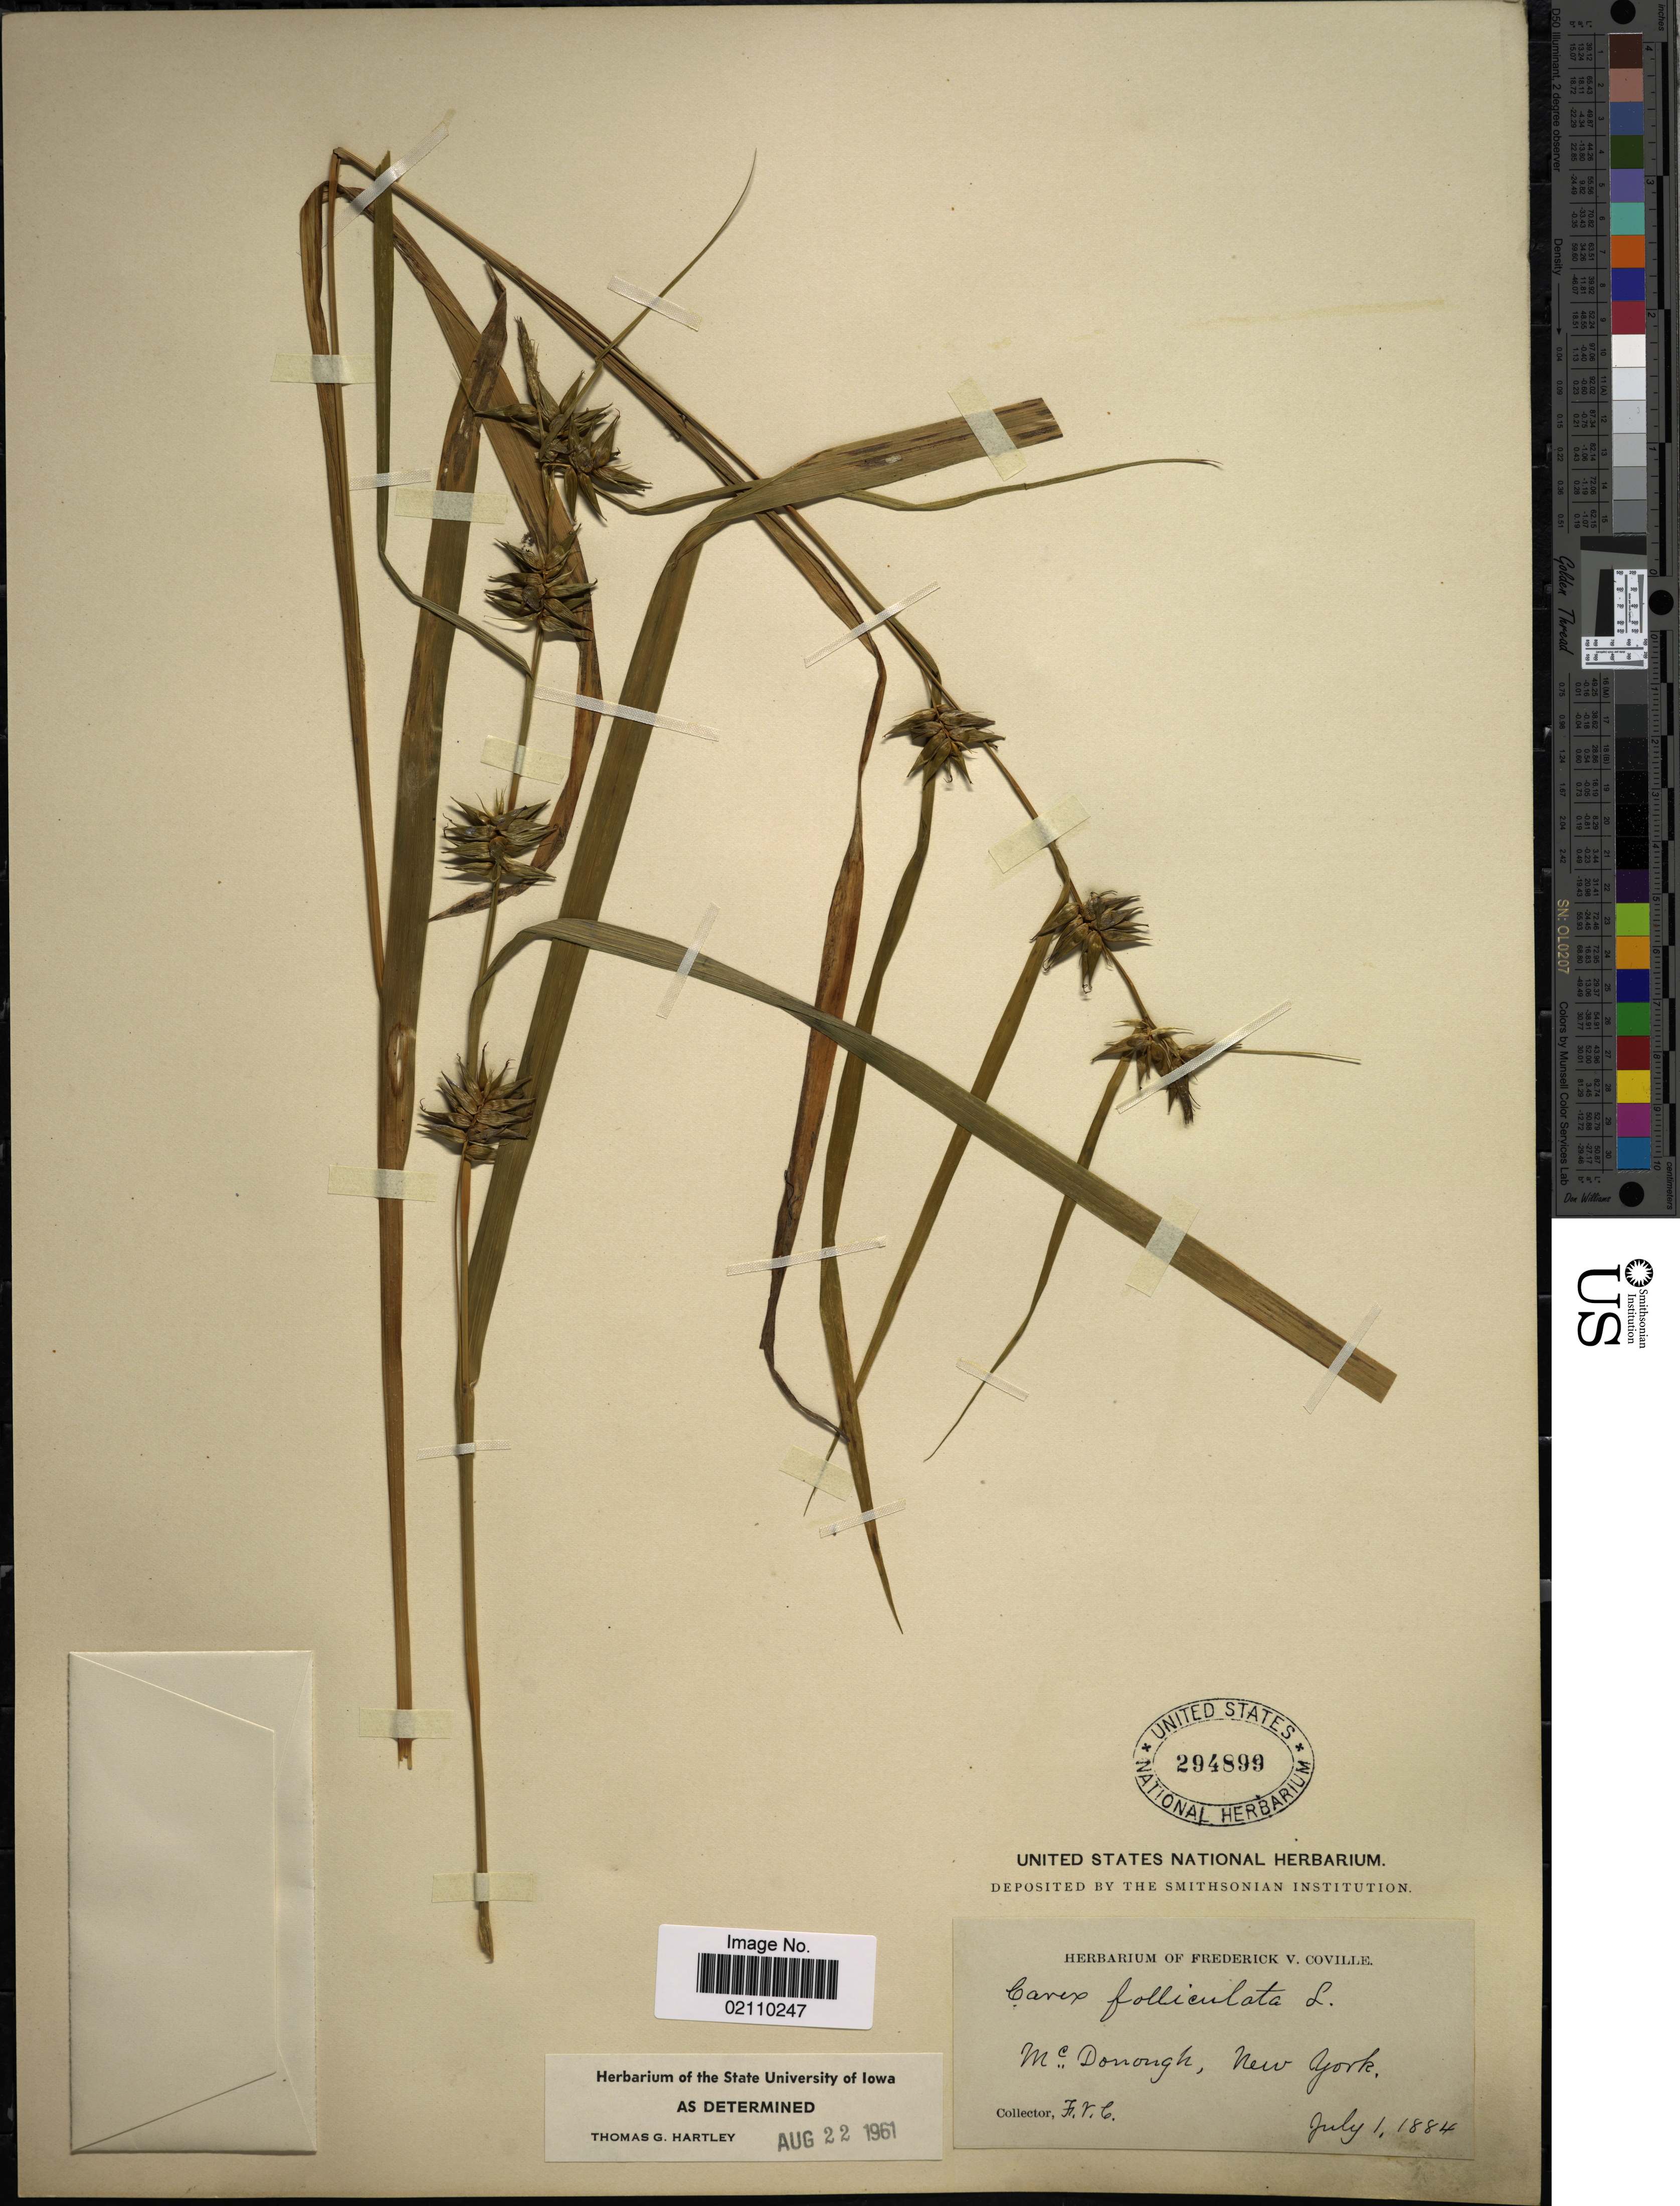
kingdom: Plantae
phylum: Tracheophyta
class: Liliopsida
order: Poales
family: Cyperaceae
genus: Carex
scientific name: Carex folliculata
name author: L.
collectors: F. V. Coville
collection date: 1884-07-01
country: United States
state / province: New York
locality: McDonough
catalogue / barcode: US 294899